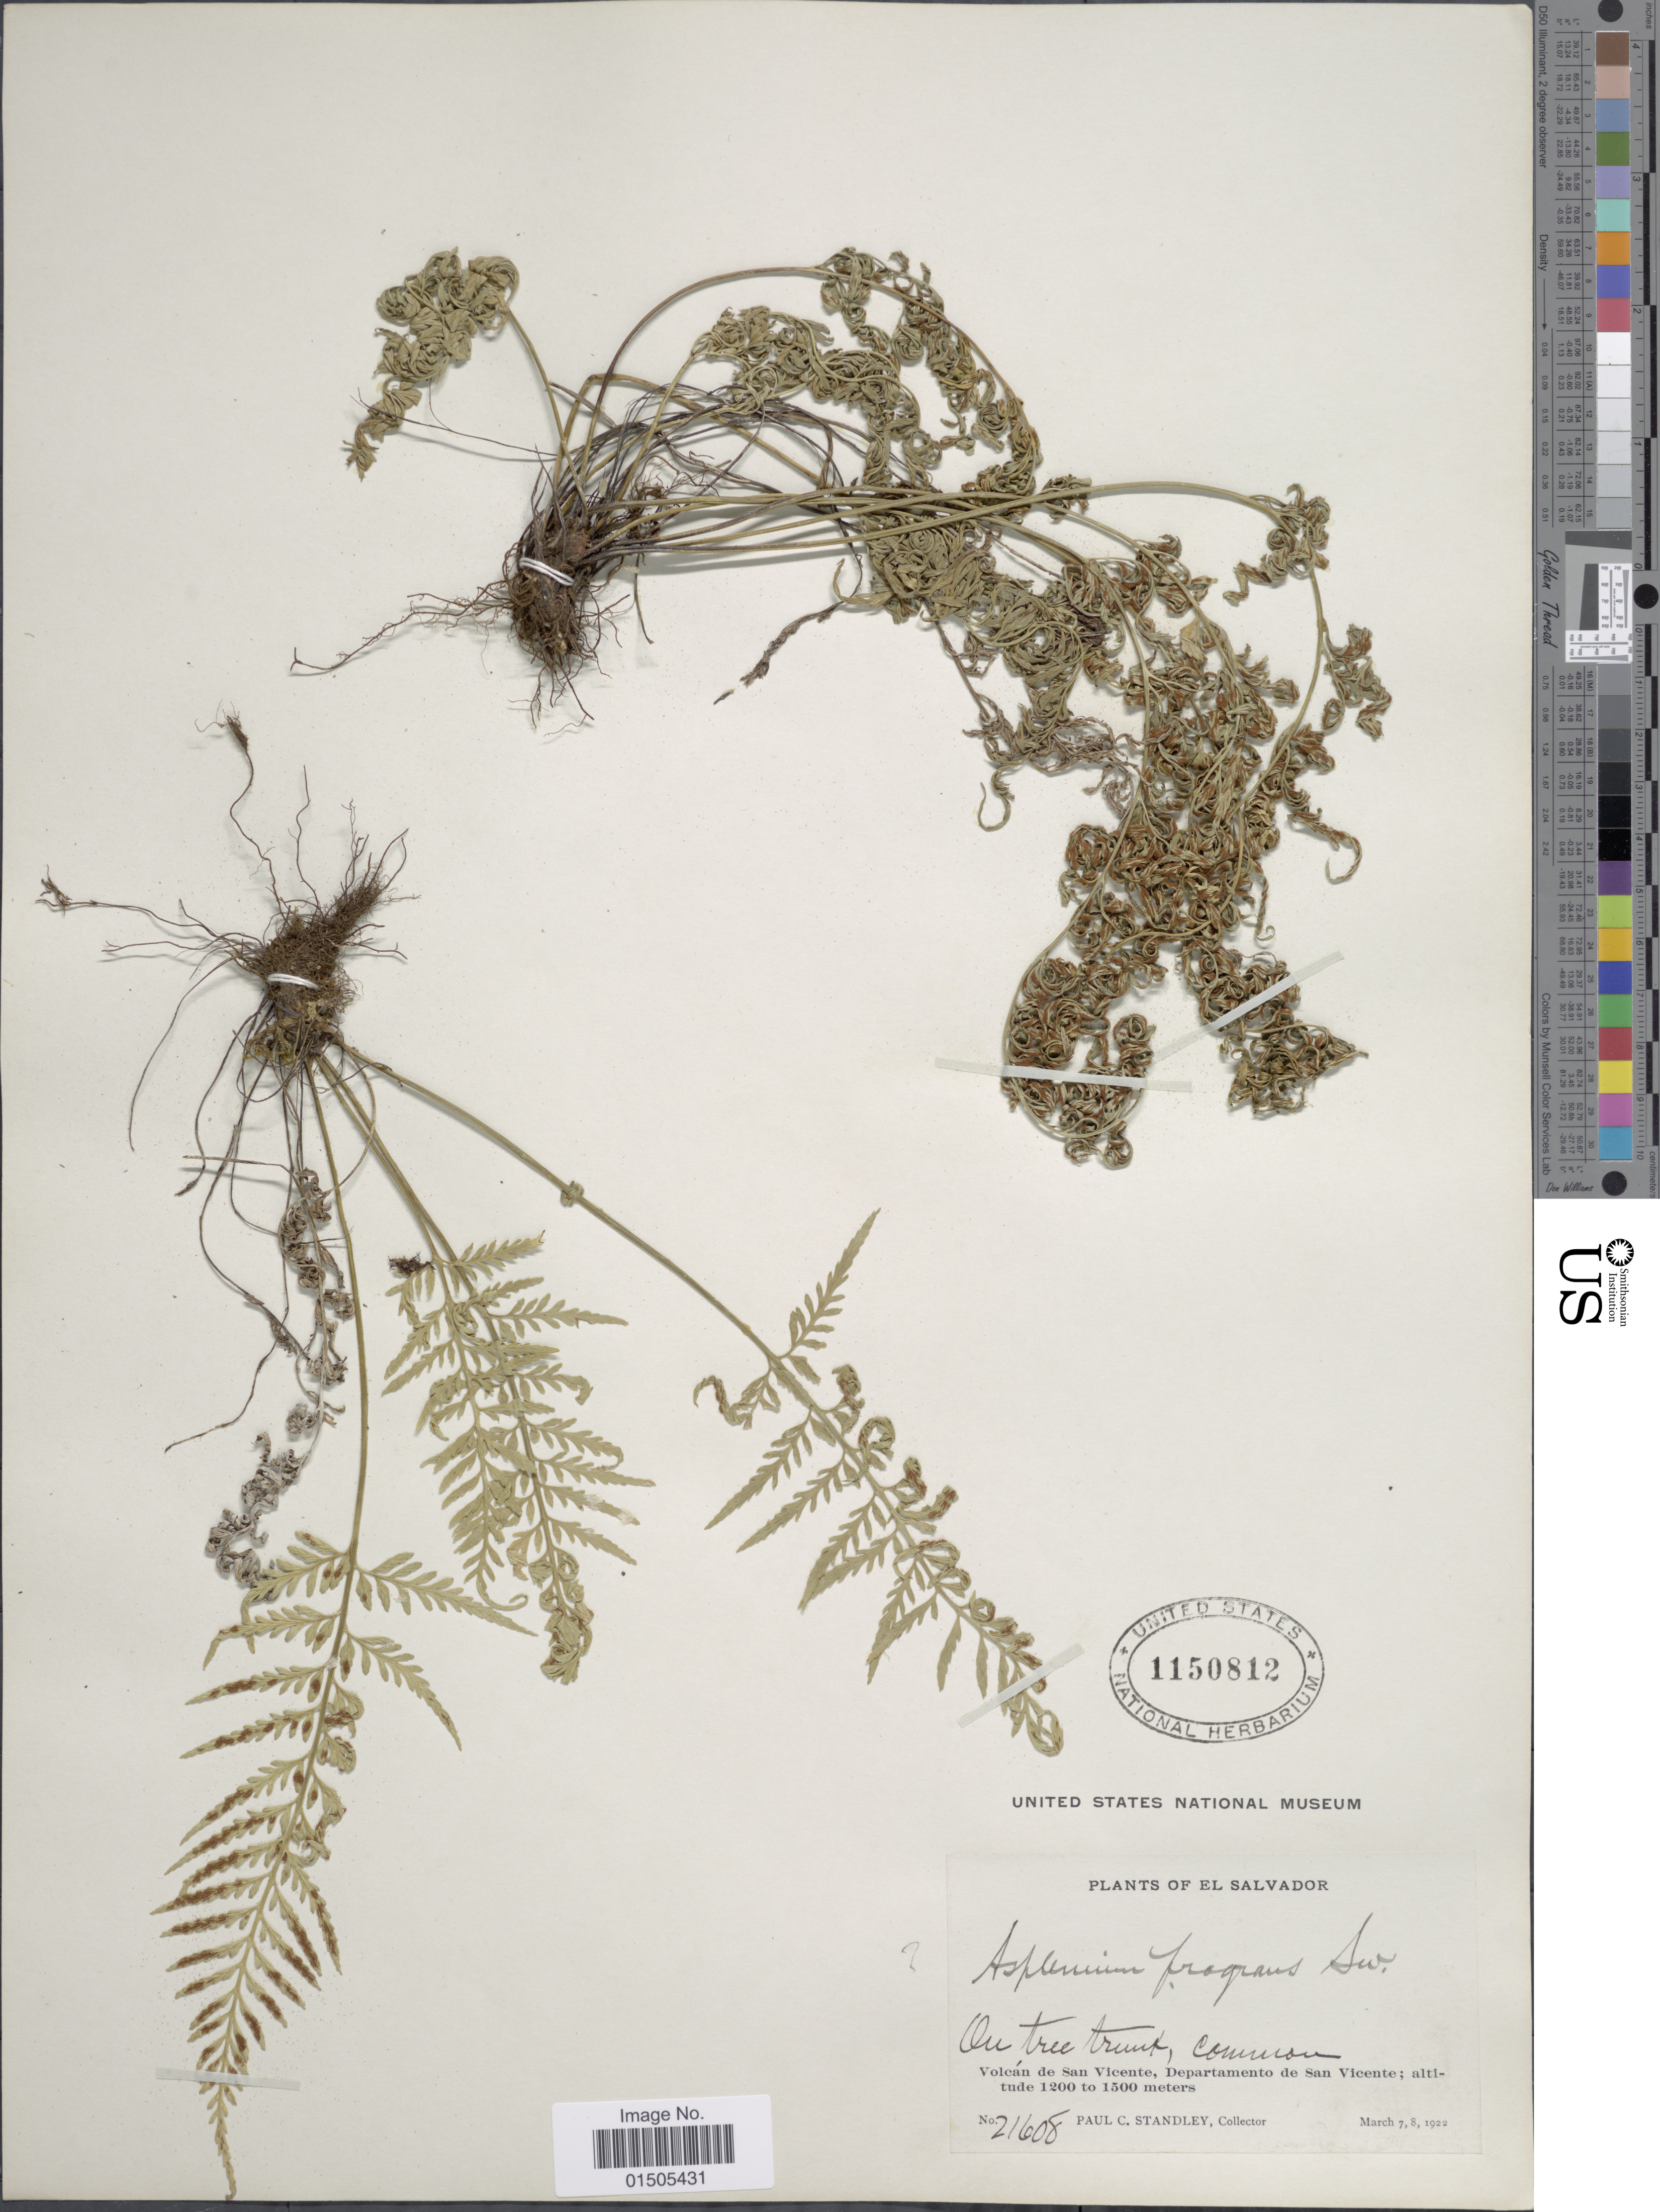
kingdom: Plantae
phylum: Tracheophyta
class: Polypodiopsida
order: Polypodiales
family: Aspleniaceae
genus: Asplenium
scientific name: Asplenium auritum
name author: Sw.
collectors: P. C. Standley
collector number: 21608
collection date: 1922-03-07/1922-03-08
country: El Salvador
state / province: San Vincente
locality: Volcán de San Vicente.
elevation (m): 1200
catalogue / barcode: US 1150812